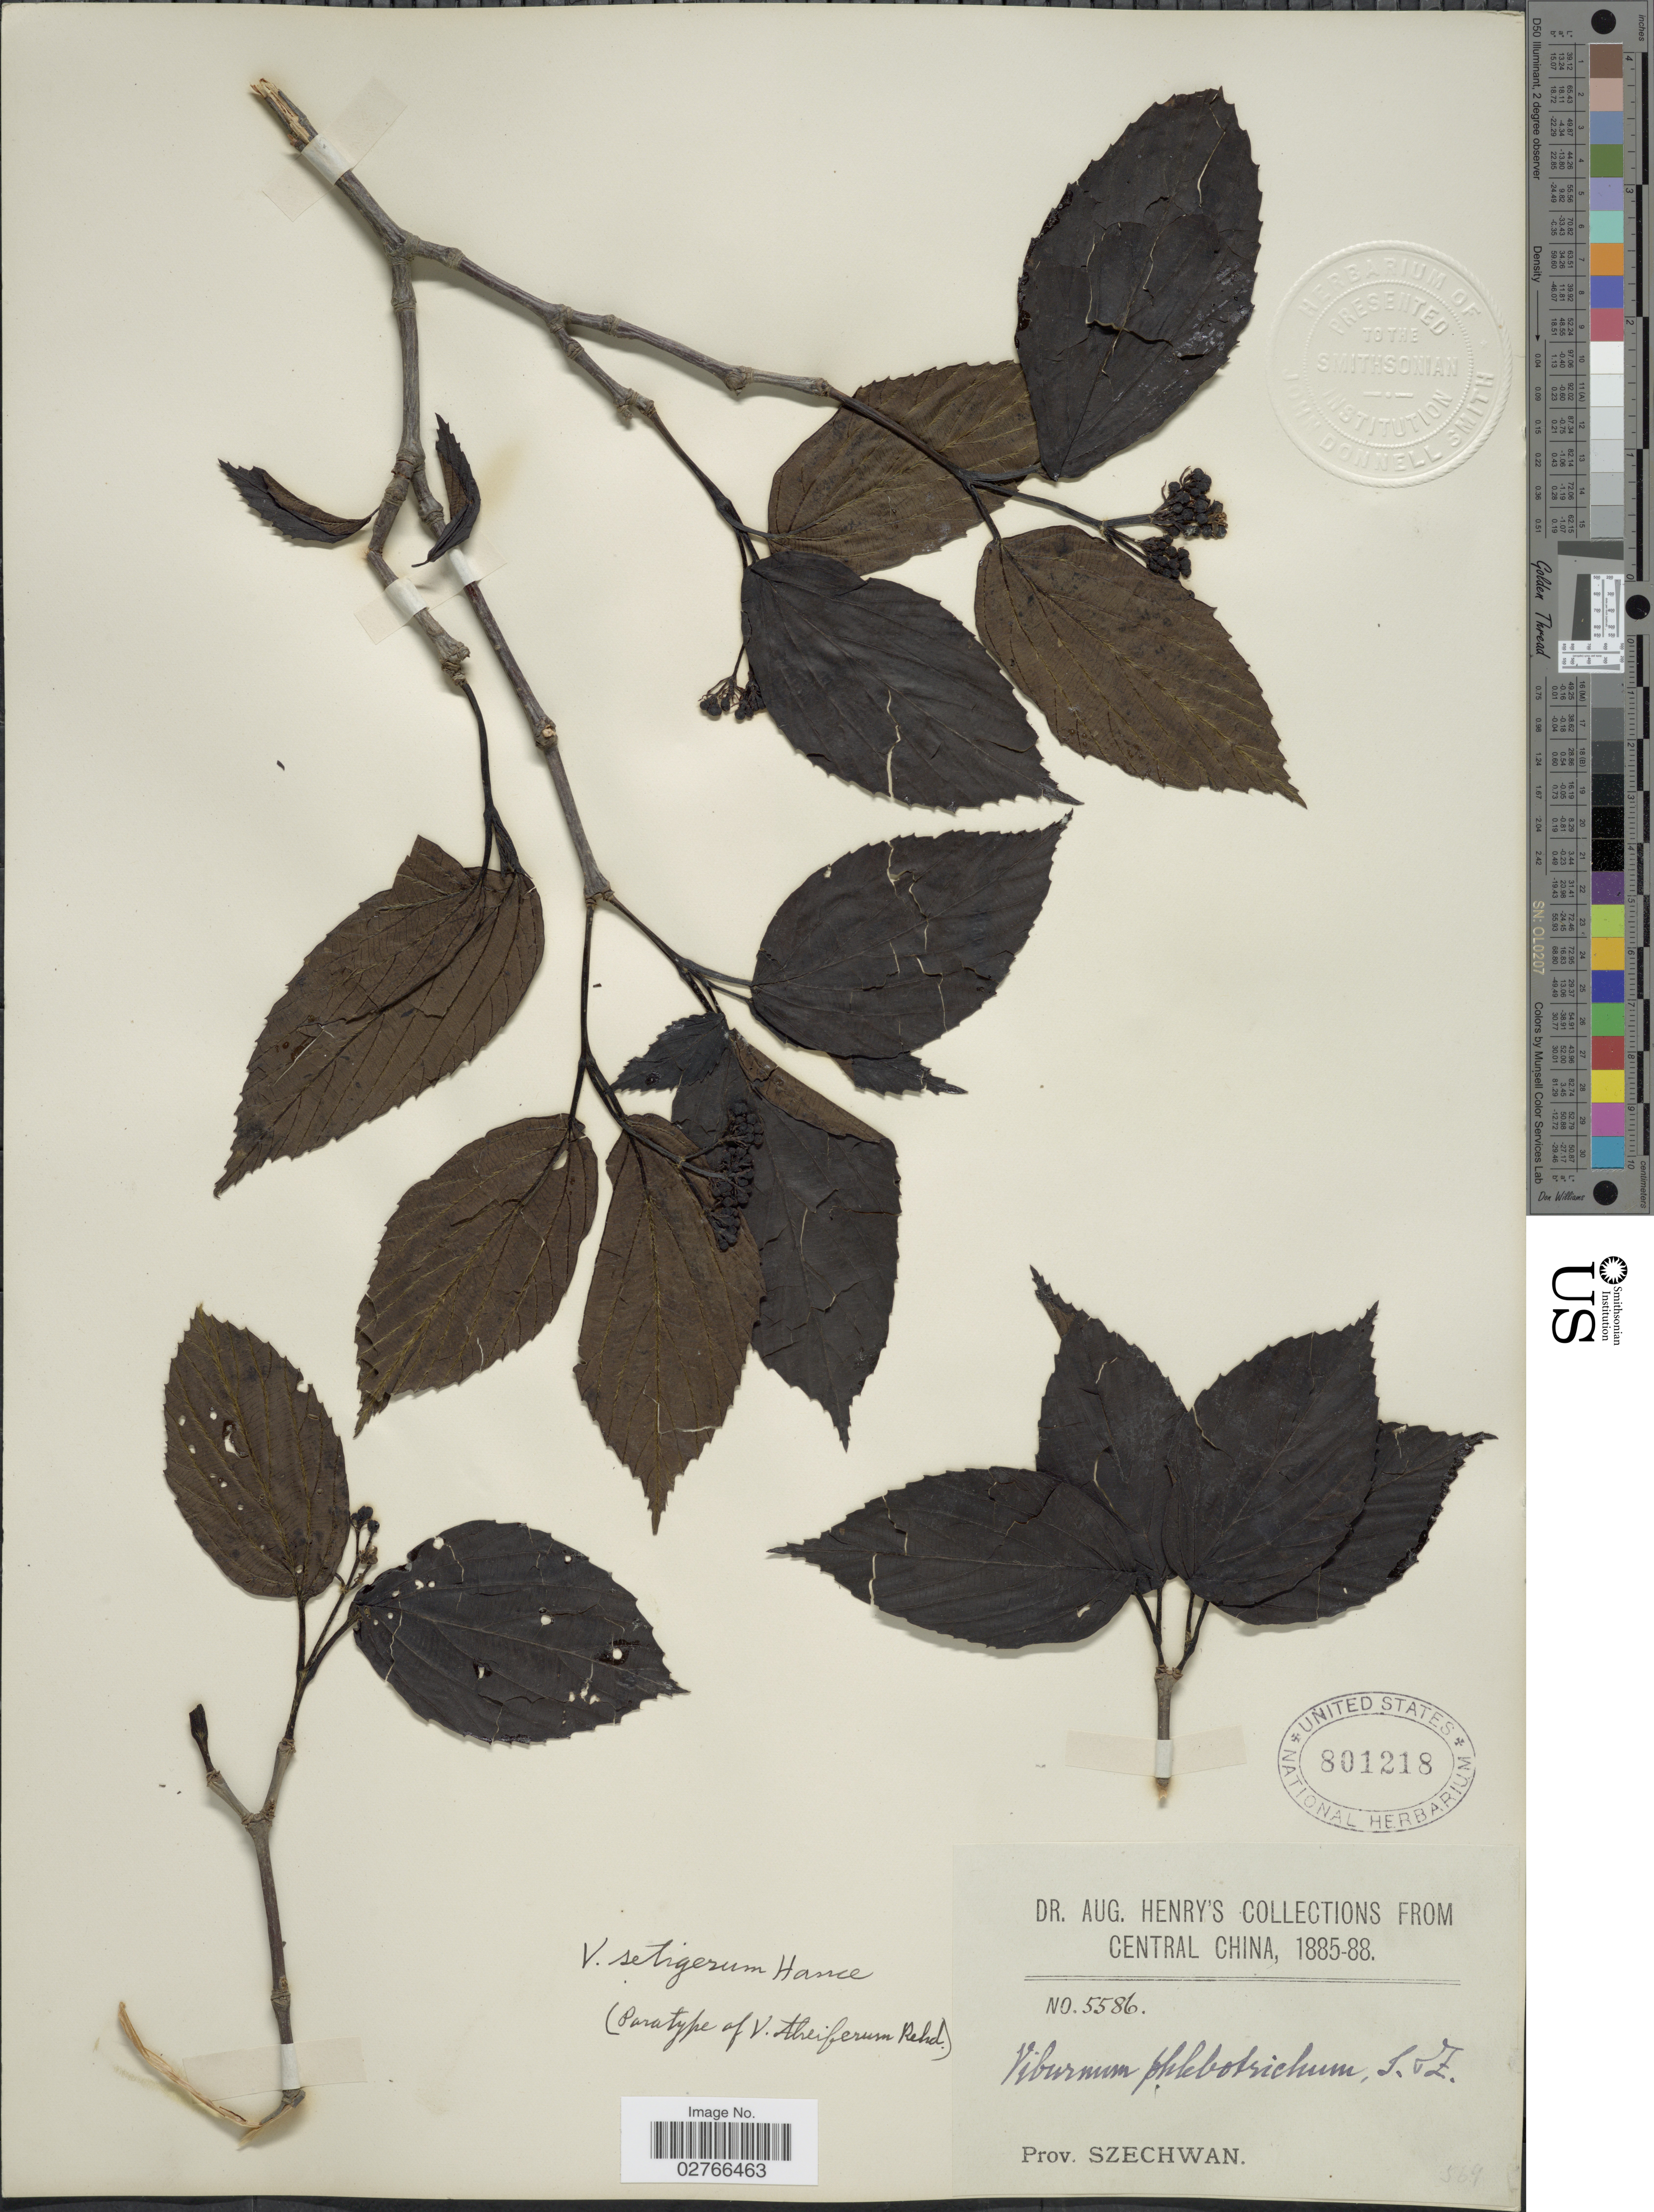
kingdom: Plantae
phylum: Tracheophyta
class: Magnoliopsida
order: Dipsacales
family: Viburnaceae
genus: Viburnum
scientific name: Viburnum setigerum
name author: Hance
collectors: A. Henry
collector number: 5586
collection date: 1885/1888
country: China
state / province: Sichuan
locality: Central China, Prov. Szechwan.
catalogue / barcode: US 801218